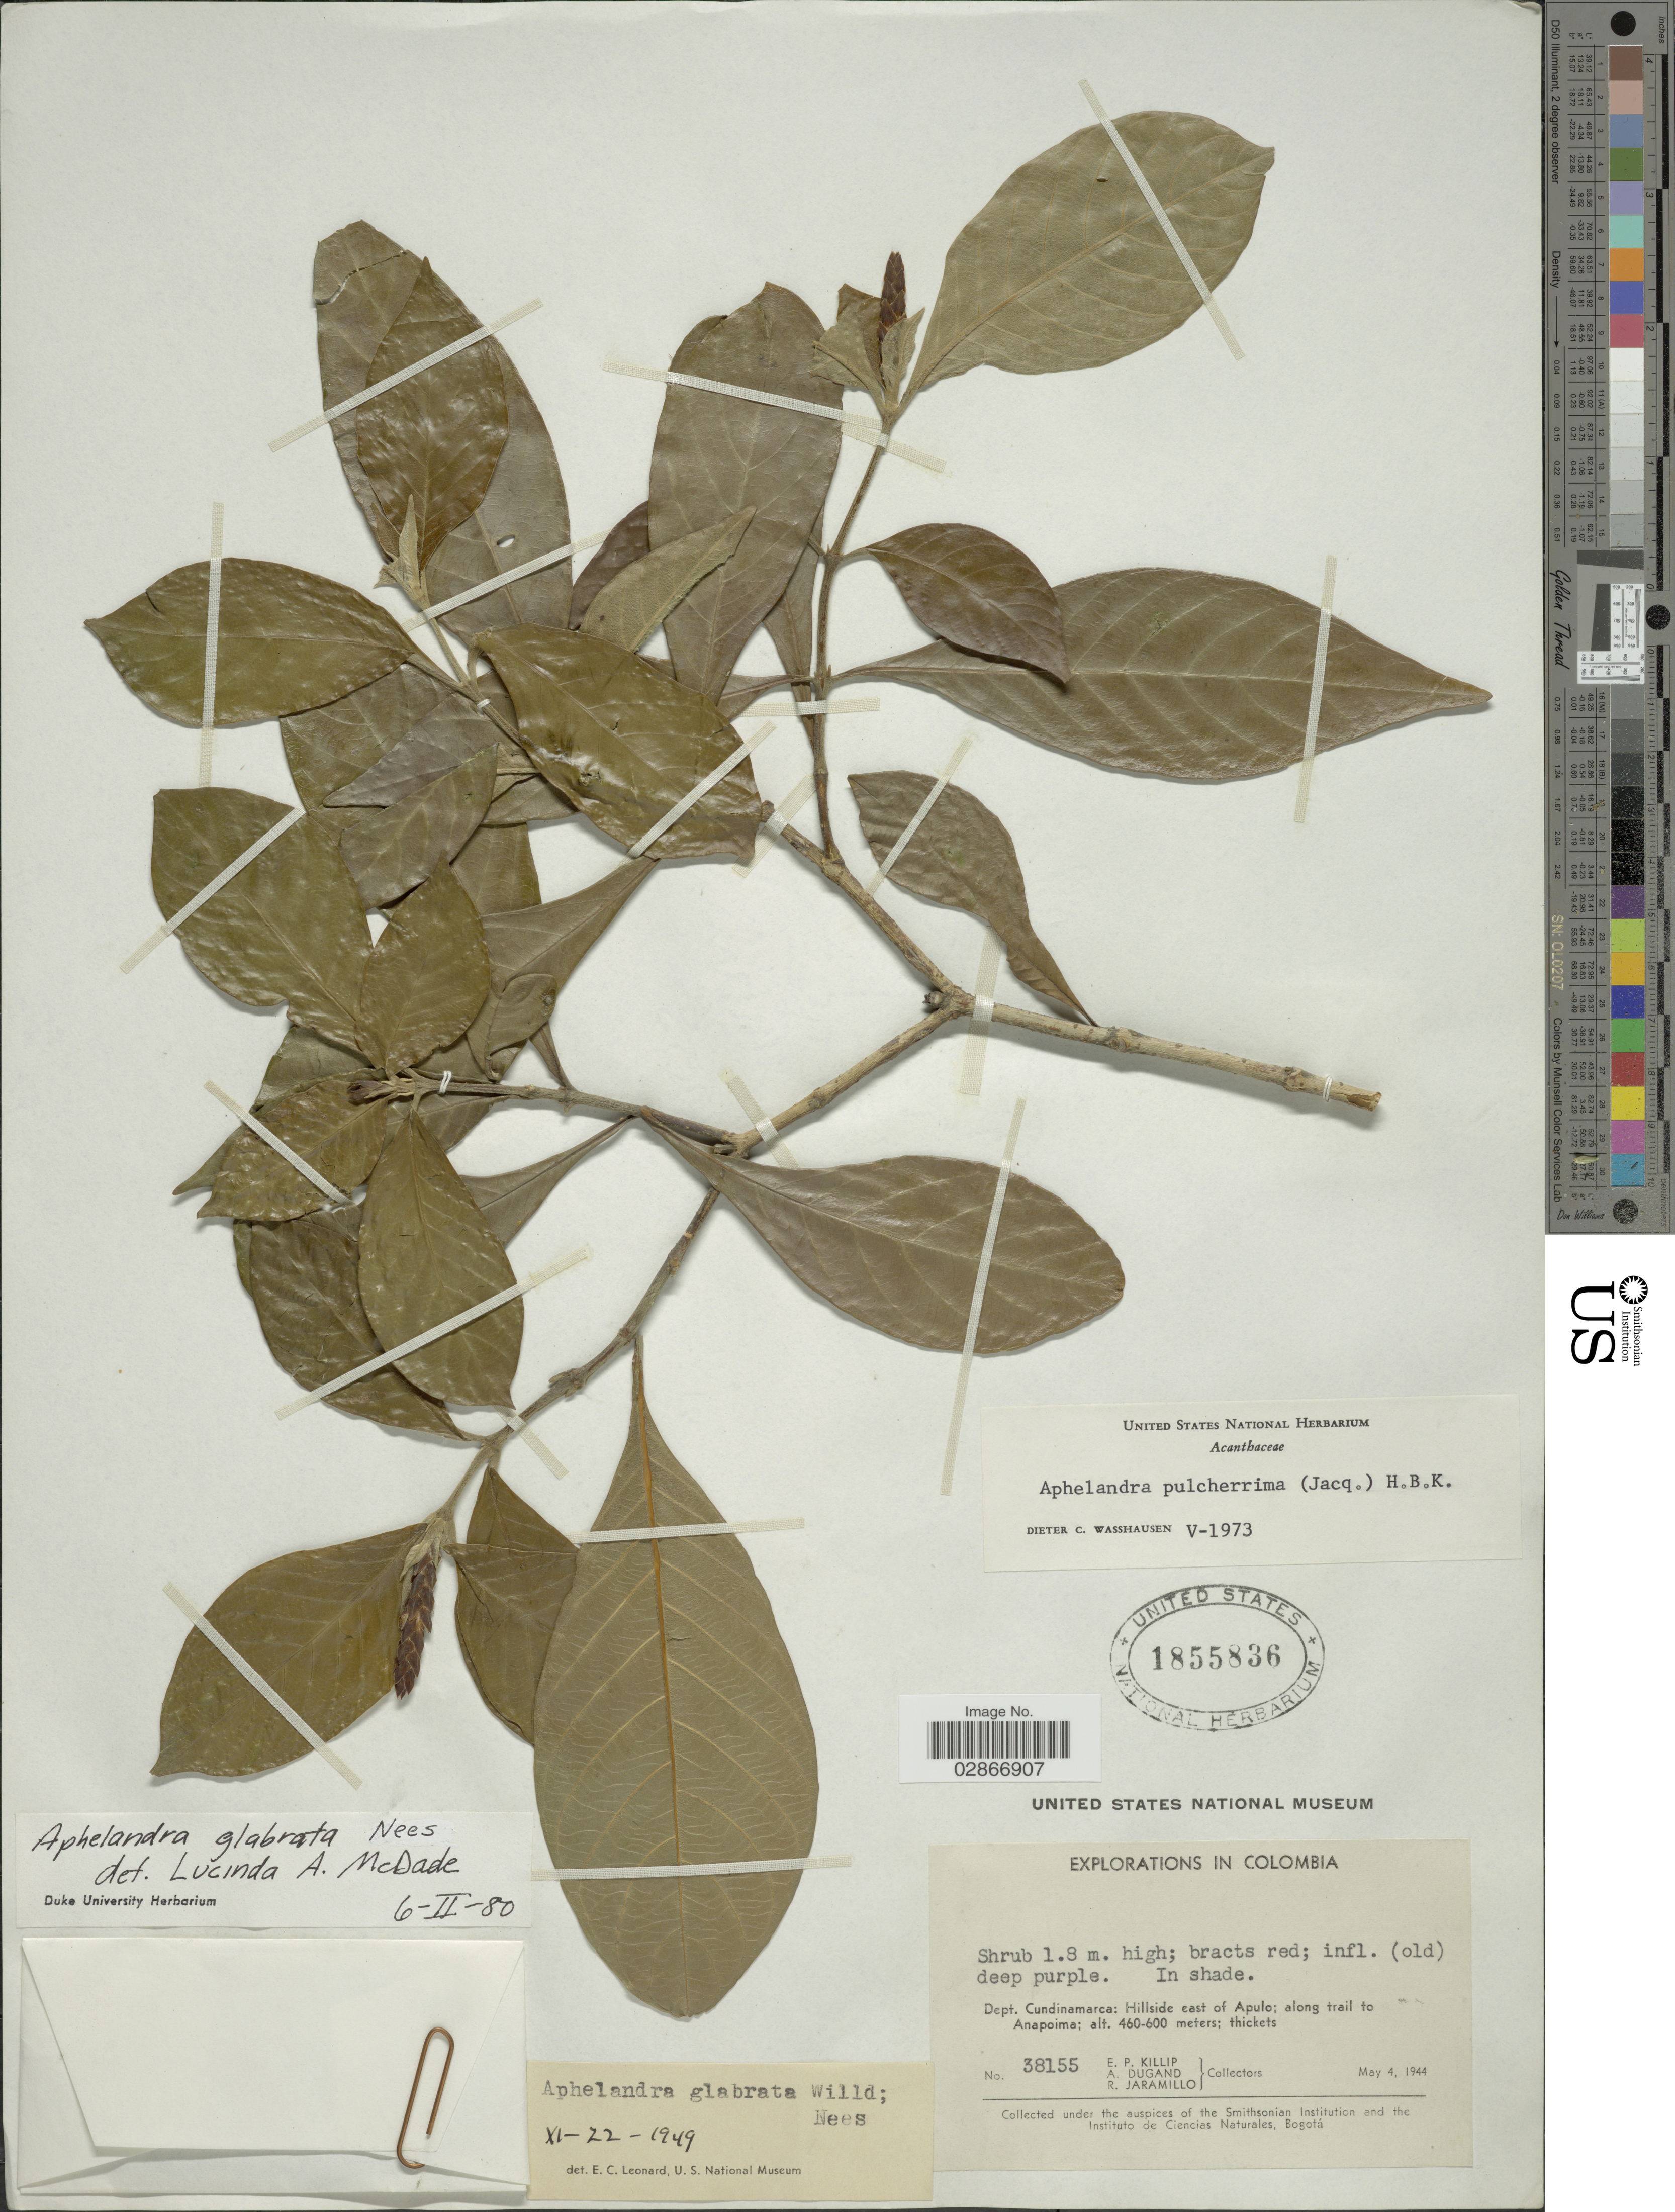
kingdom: Plantae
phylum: Tracheophyta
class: Magnoliopsida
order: Lamiales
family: Acanthaceae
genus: Aphelandra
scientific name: Aphelandra glabrata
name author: Willd. ex Nees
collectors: E. P. Killip, A. Dugand & R. Jaramillo M.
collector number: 38155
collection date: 1944-05-04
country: Colombia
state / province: Cundinamarca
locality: Dept. Cundinamarca: Hillside east of Apulo; along trail to Anapoima.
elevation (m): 460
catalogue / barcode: US 1855836